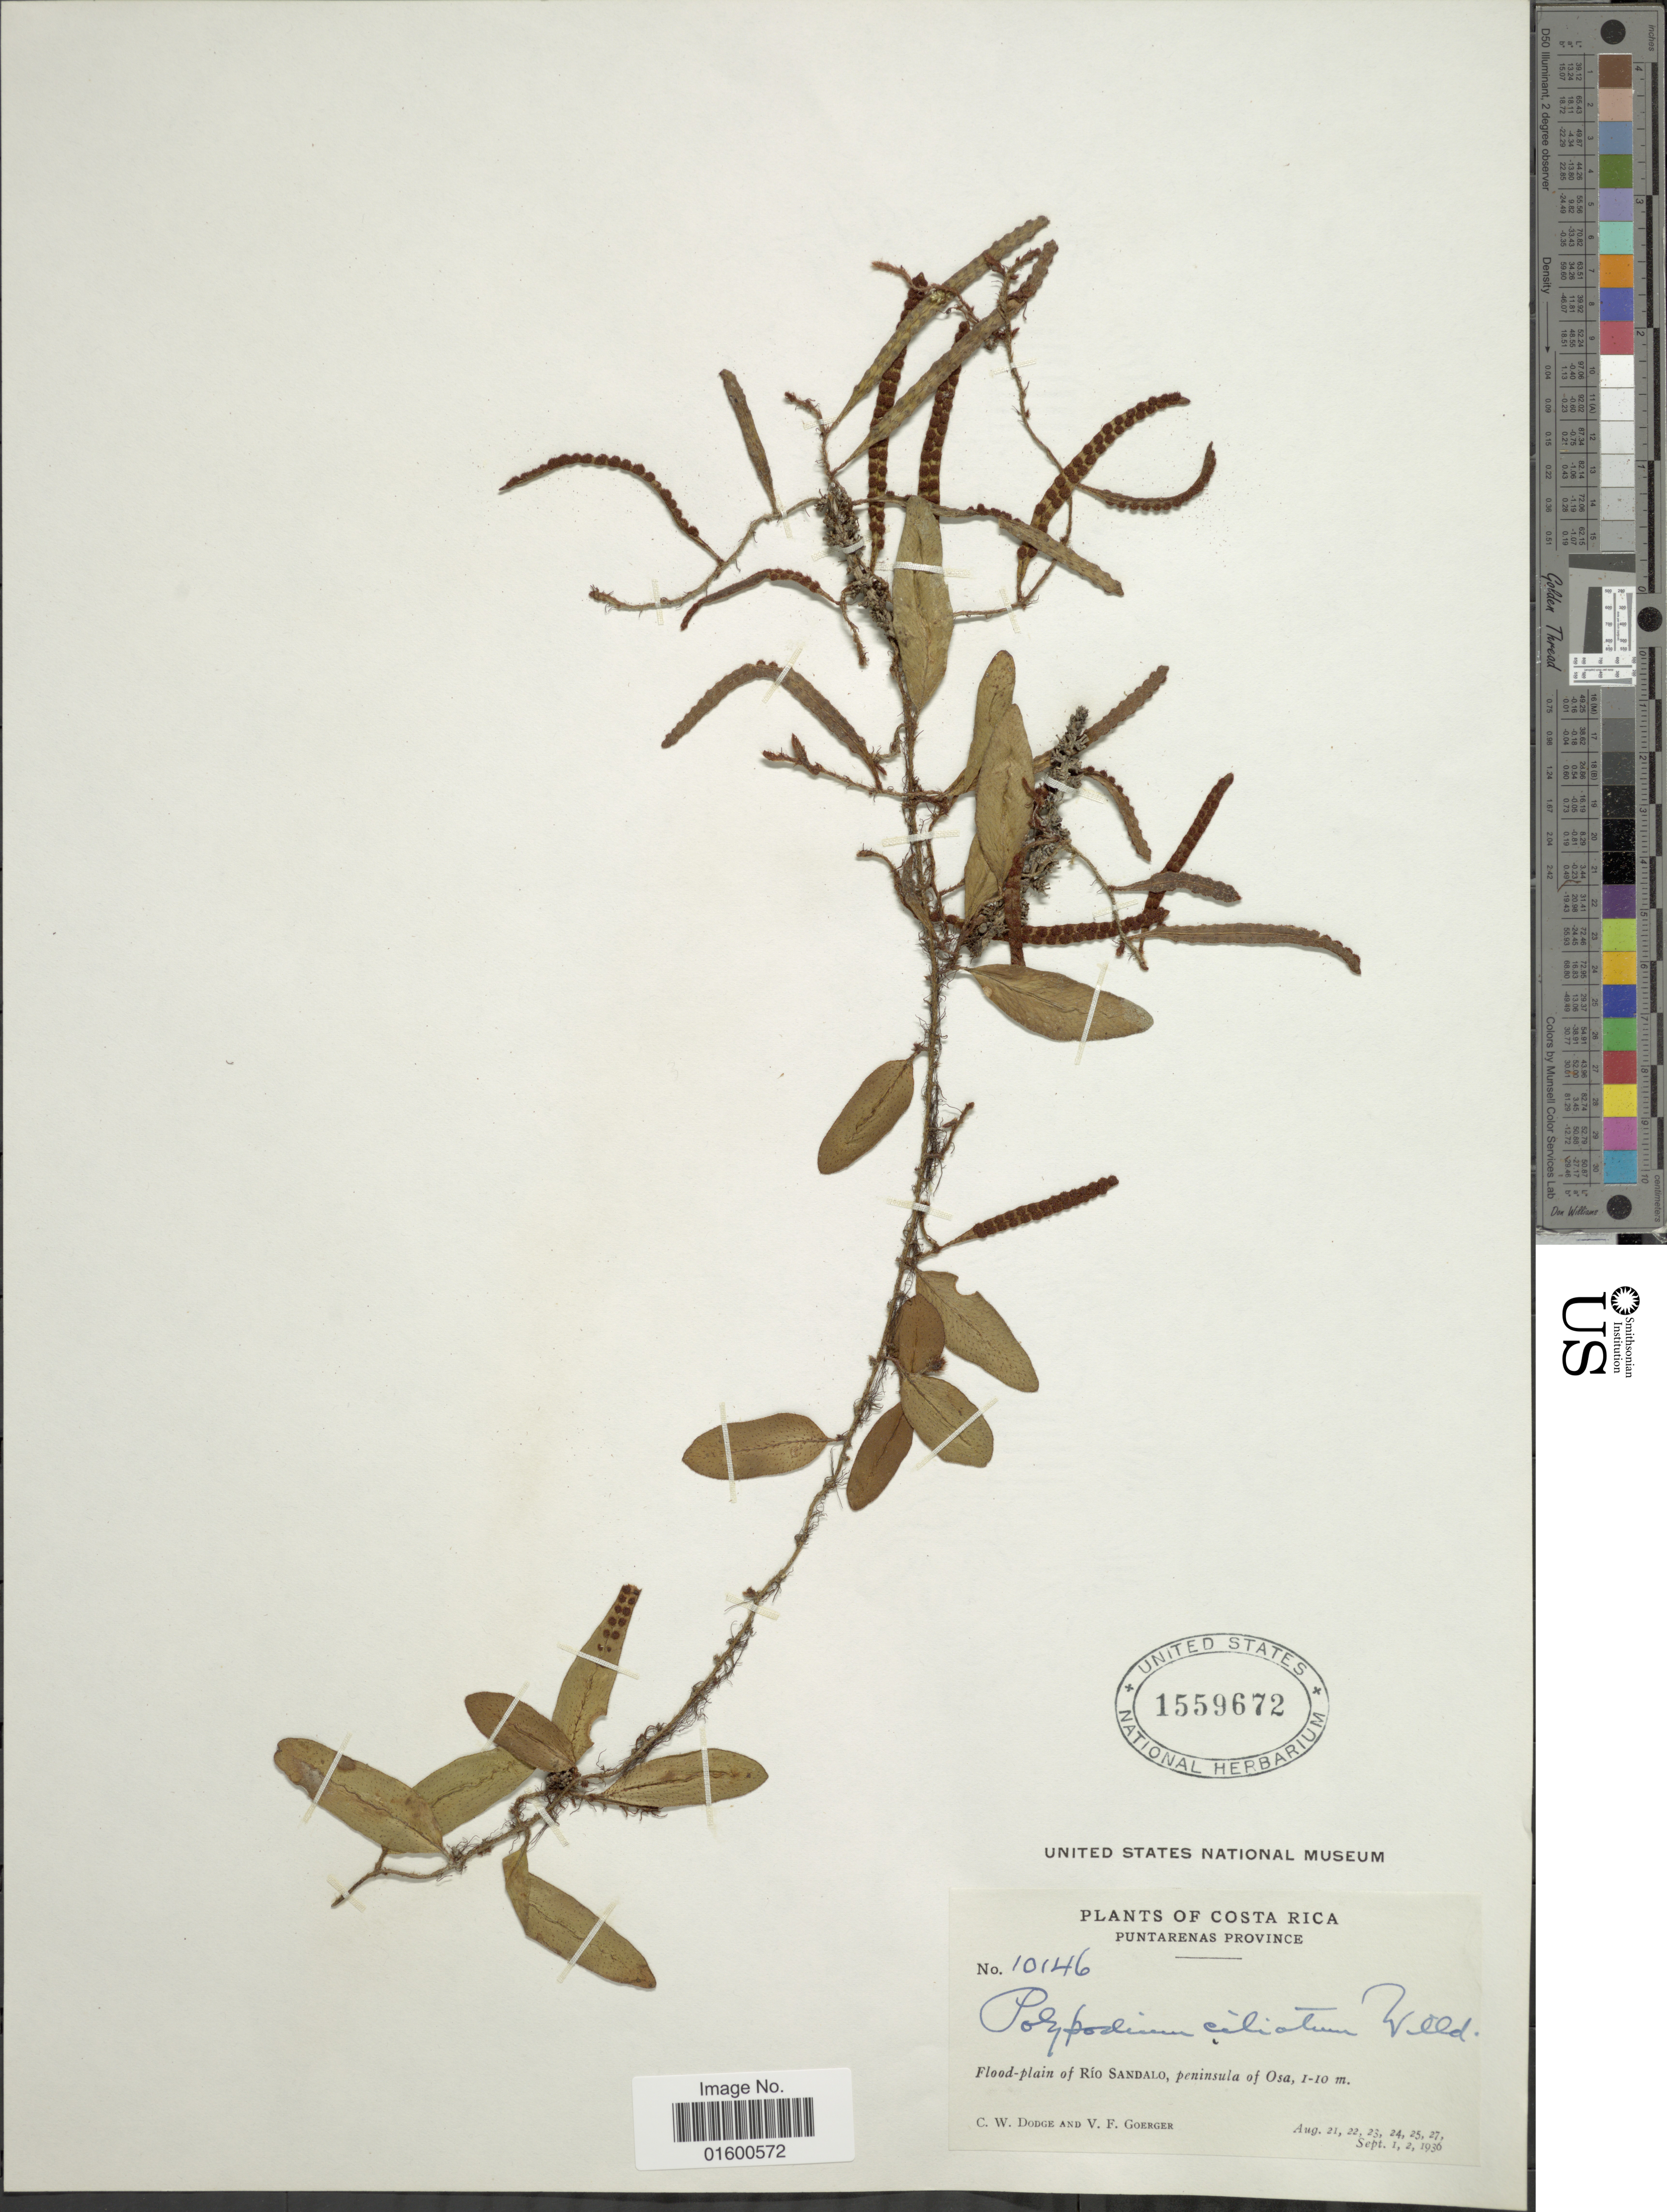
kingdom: Plantae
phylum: Tracheophyta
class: Polypodiopsida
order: Polypodiales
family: Polypodiaceae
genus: Microgramma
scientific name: Microgramma reptans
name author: (Cav.) A.R. Sm.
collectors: C. Dodge & V. Goerger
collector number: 10146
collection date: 1936-08-21/1936-09-02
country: Costa Rica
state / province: Puntarenas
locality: Puntarenas Province, Flood-plain of Rio Sandalo, peninsula of Osa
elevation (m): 1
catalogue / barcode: US 1559672